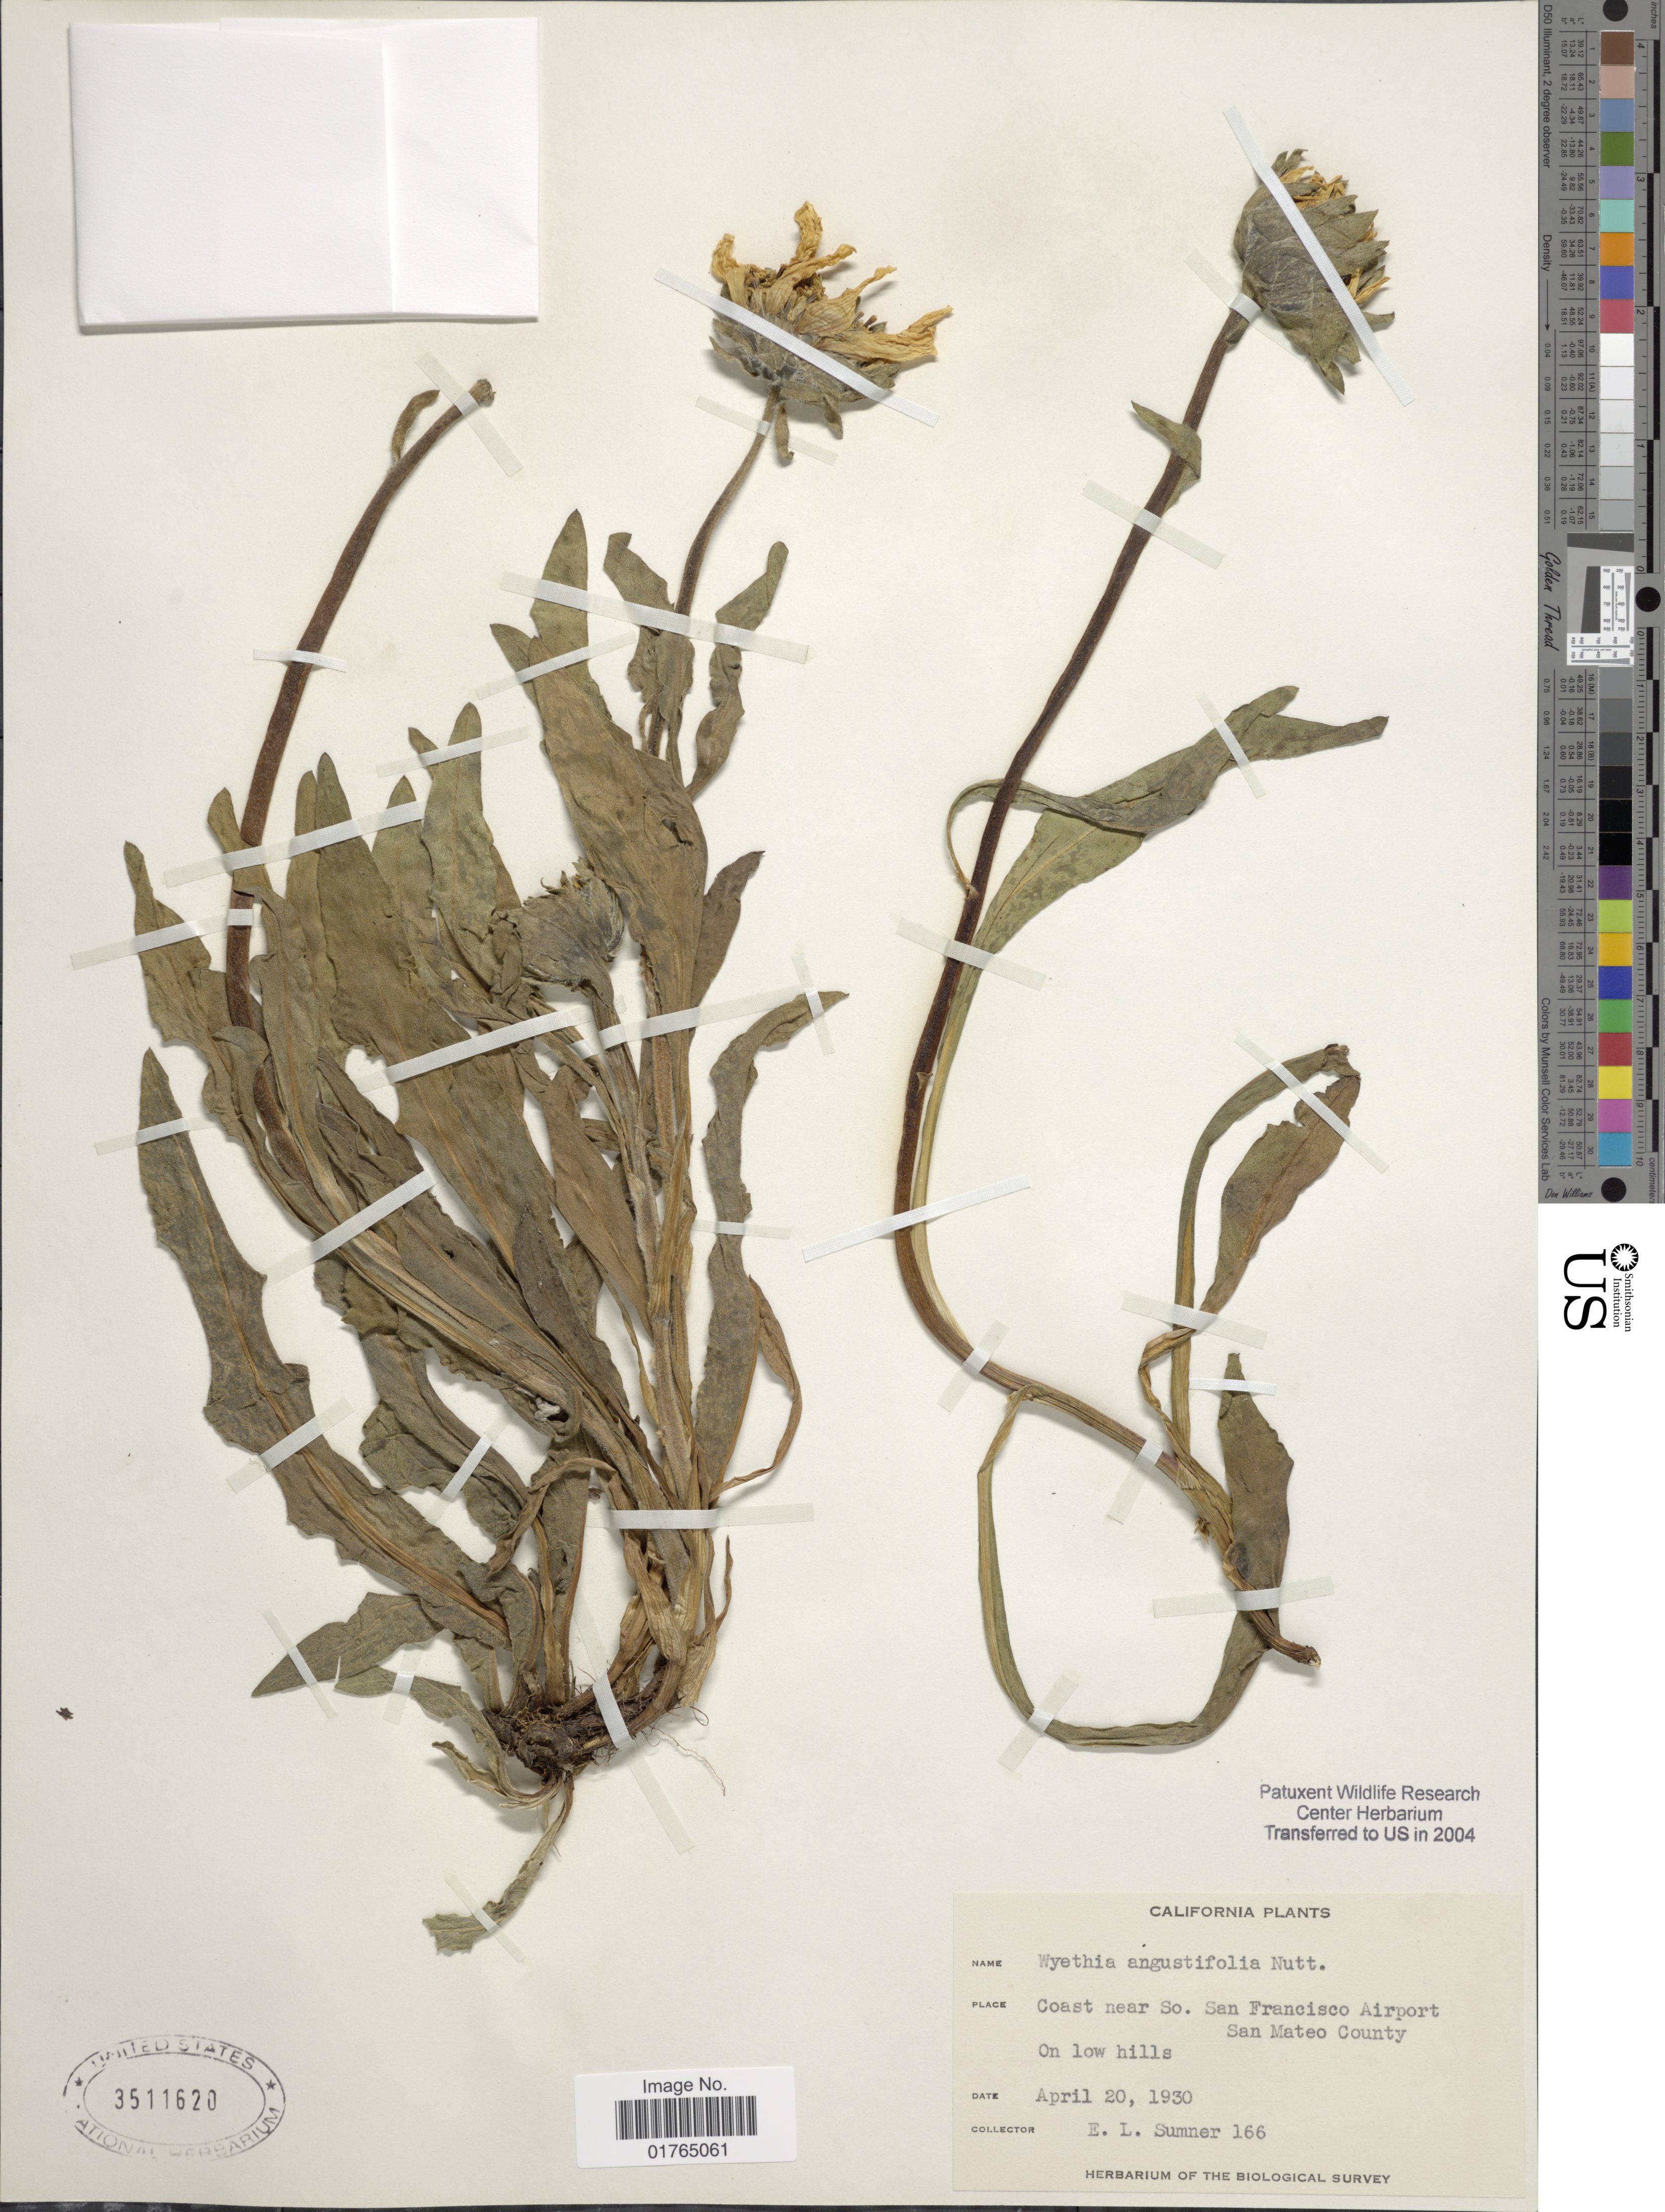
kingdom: Plantae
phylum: Tracheophyta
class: Magnoliopsida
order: Asterales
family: Asteraceae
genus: Wyethia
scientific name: Wyethia angustifolia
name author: (DC.) Nutt.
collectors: E. Sumner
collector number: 166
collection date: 1930-04-20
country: United States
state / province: California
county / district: San Mateo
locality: Coast near So. San Francisco Airport, San Mateo County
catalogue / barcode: US 3511620